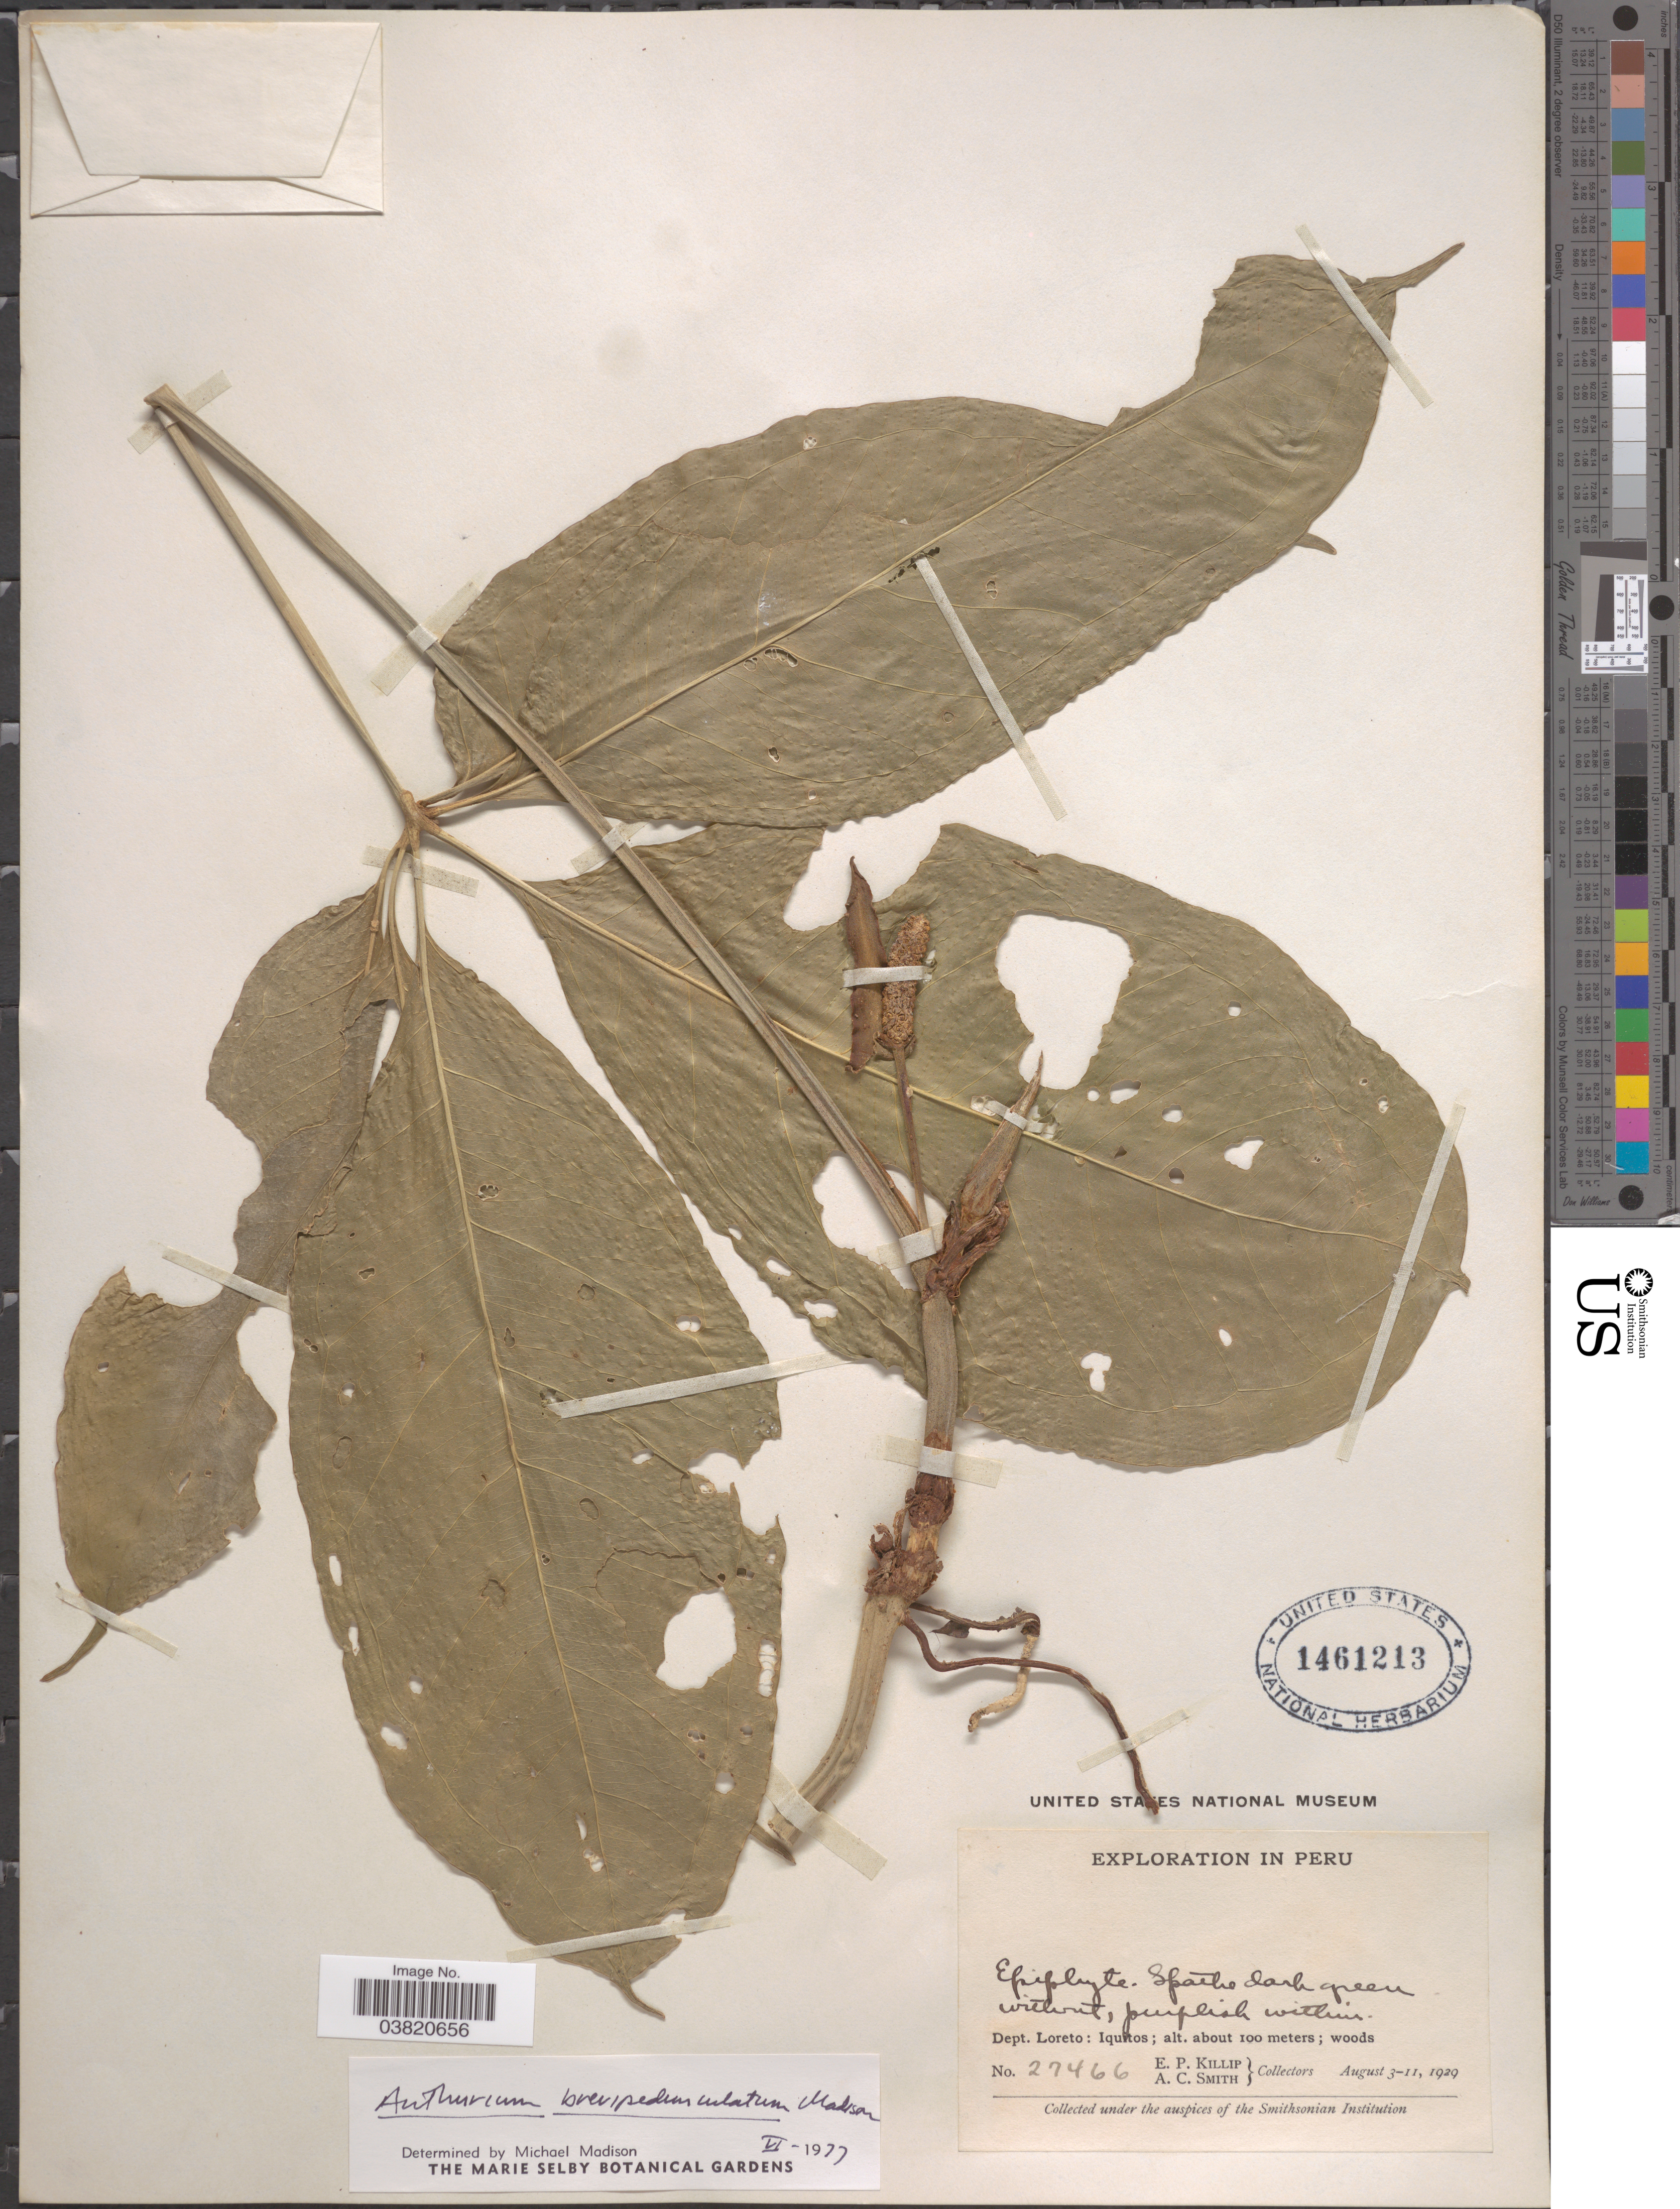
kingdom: Plantae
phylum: Tracheophyta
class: Liliopsida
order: Alismatales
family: Araceae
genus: Anthurium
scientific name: Anthurium brevipedunculatum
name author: Madison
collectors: E. P. Killip & A. C. Smith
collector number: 27466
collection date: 1929-08-03/1929-08-11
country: Peru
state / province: Loreto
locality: Dept. Loreto: Iquitos.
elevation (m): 100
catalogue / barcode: US 1461213